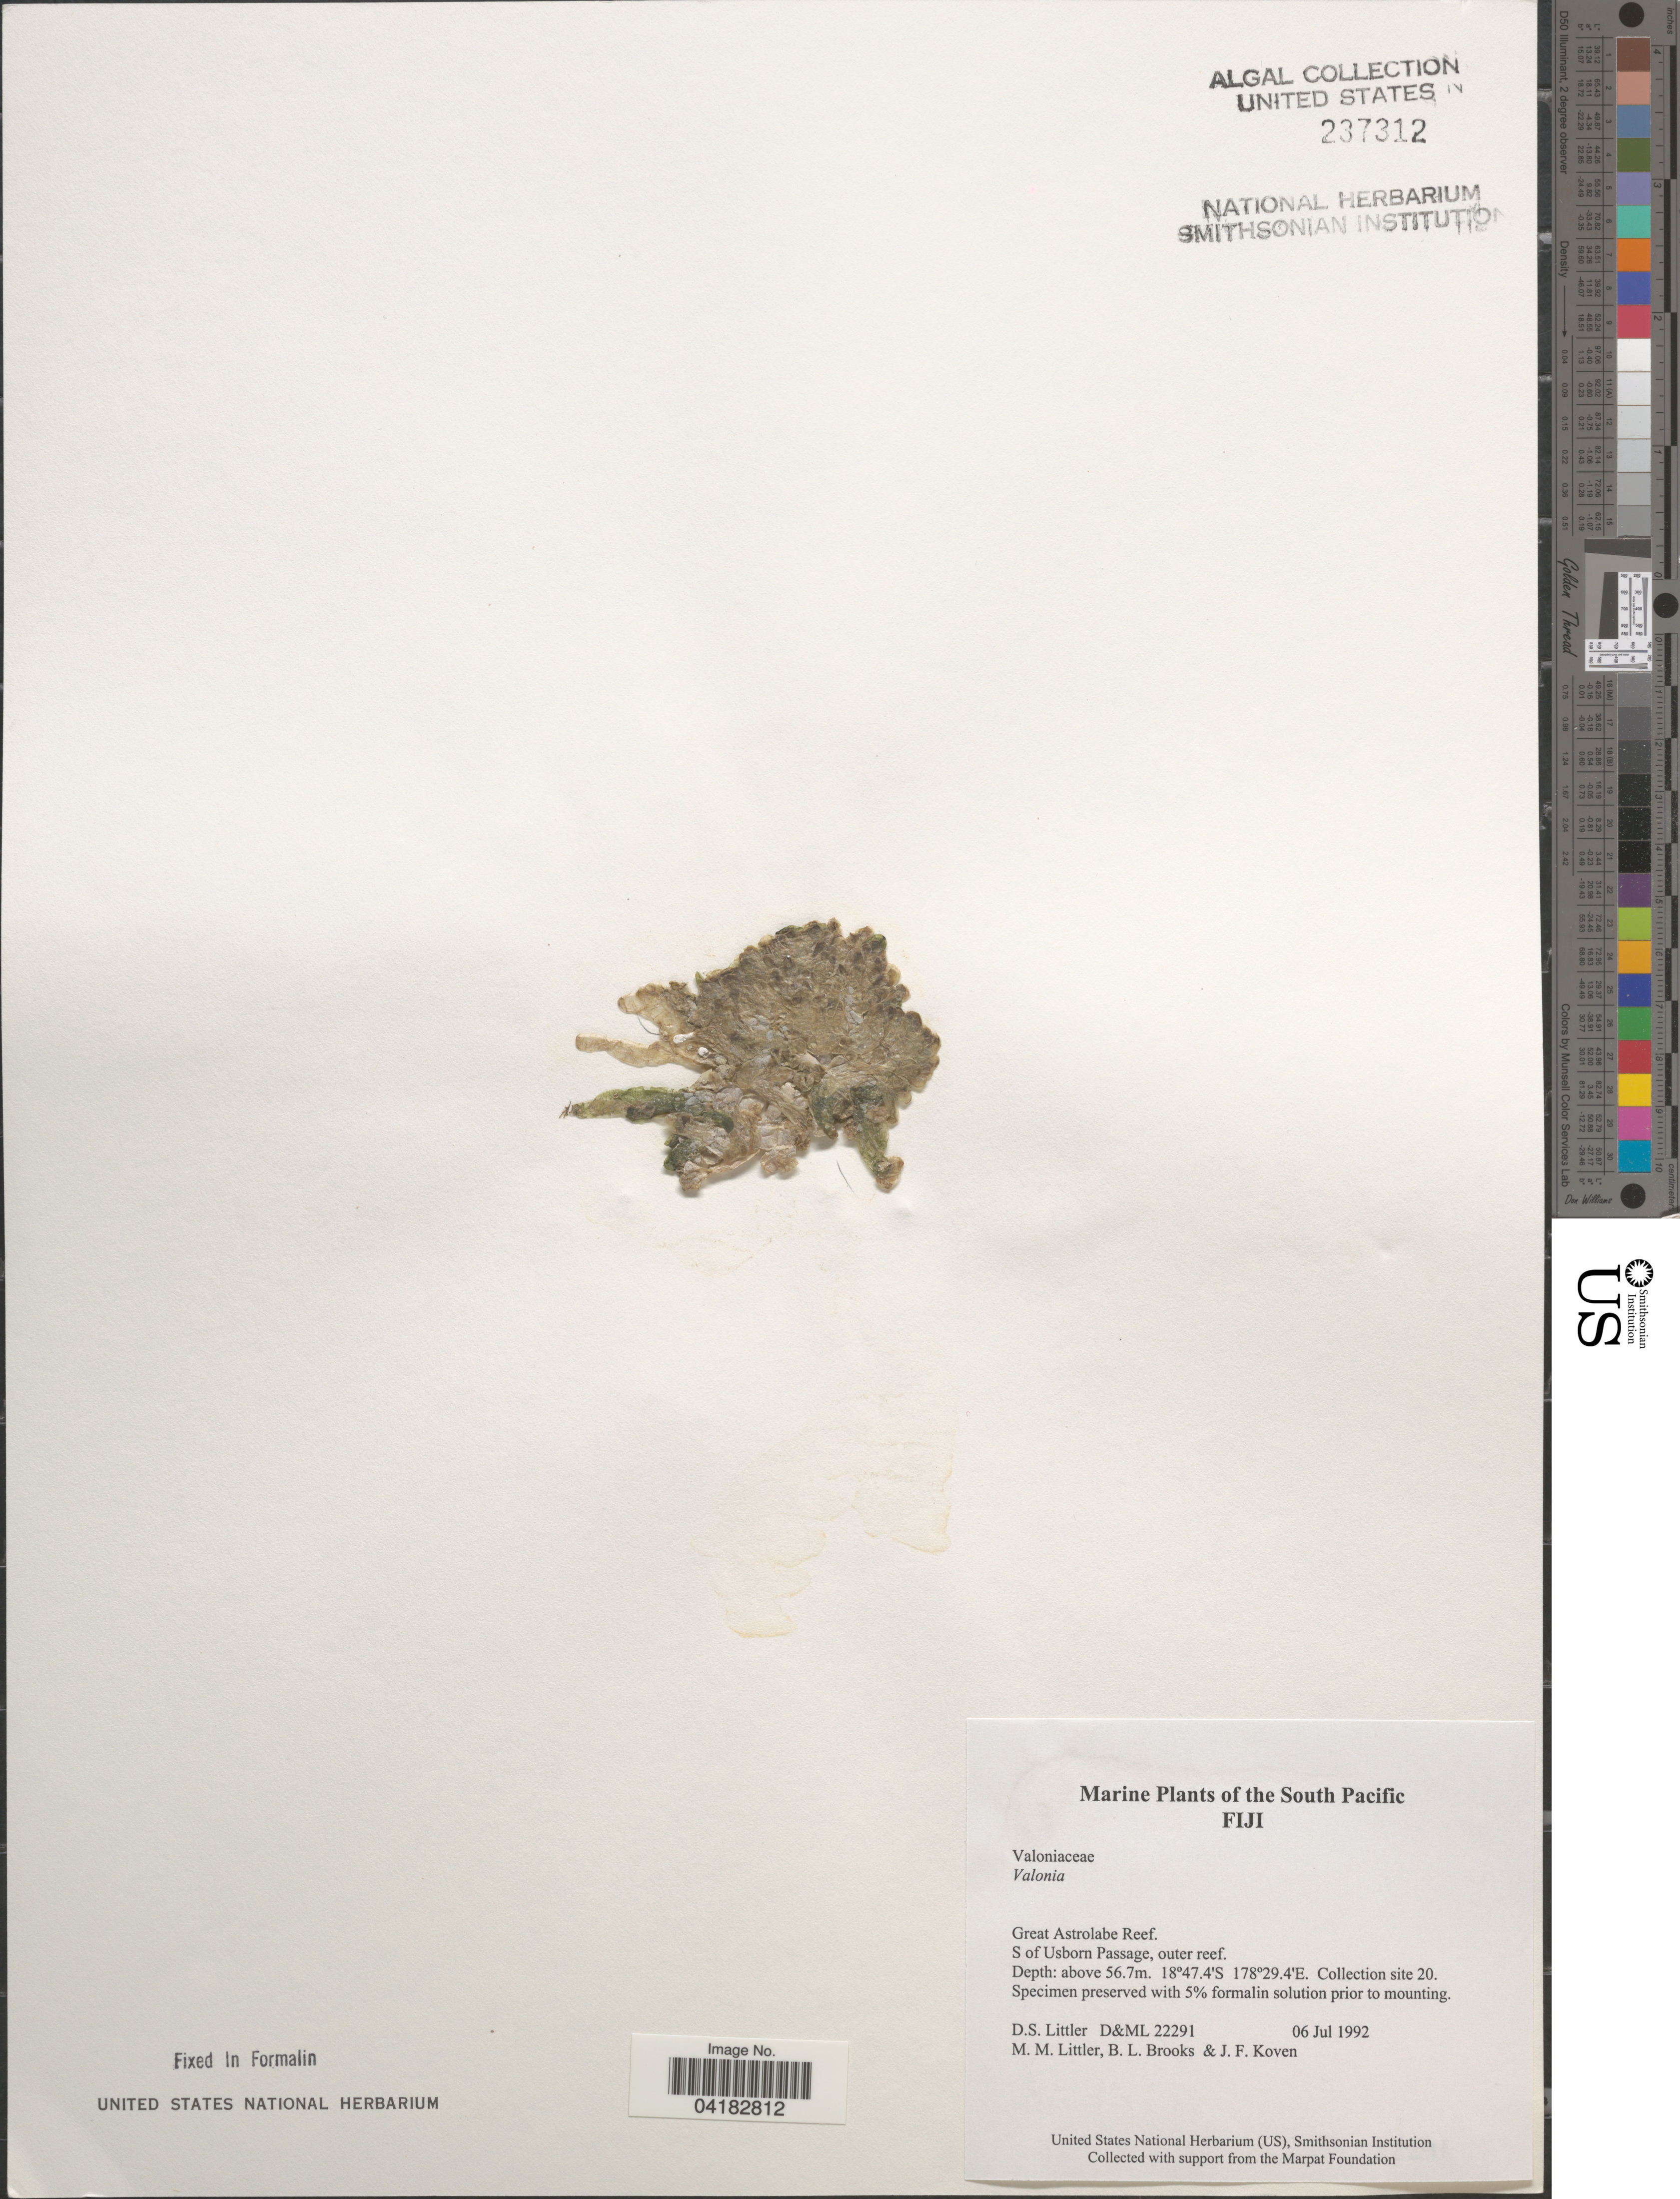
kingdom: Plantae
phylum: Chlorophyta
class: Ulvophyceae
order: Siphonocladales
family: Valoniaceae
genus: Valonia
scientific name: Valonia sp.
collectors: D. S. Littler, B. Brooks & J. Koven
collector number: D&ML22291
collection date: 1992-07-06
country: Fiji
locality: South Pacific. Great Astrolabe Reef. S of Usborn Passage, outer reef. Collection site 20.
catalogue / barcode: US 237312